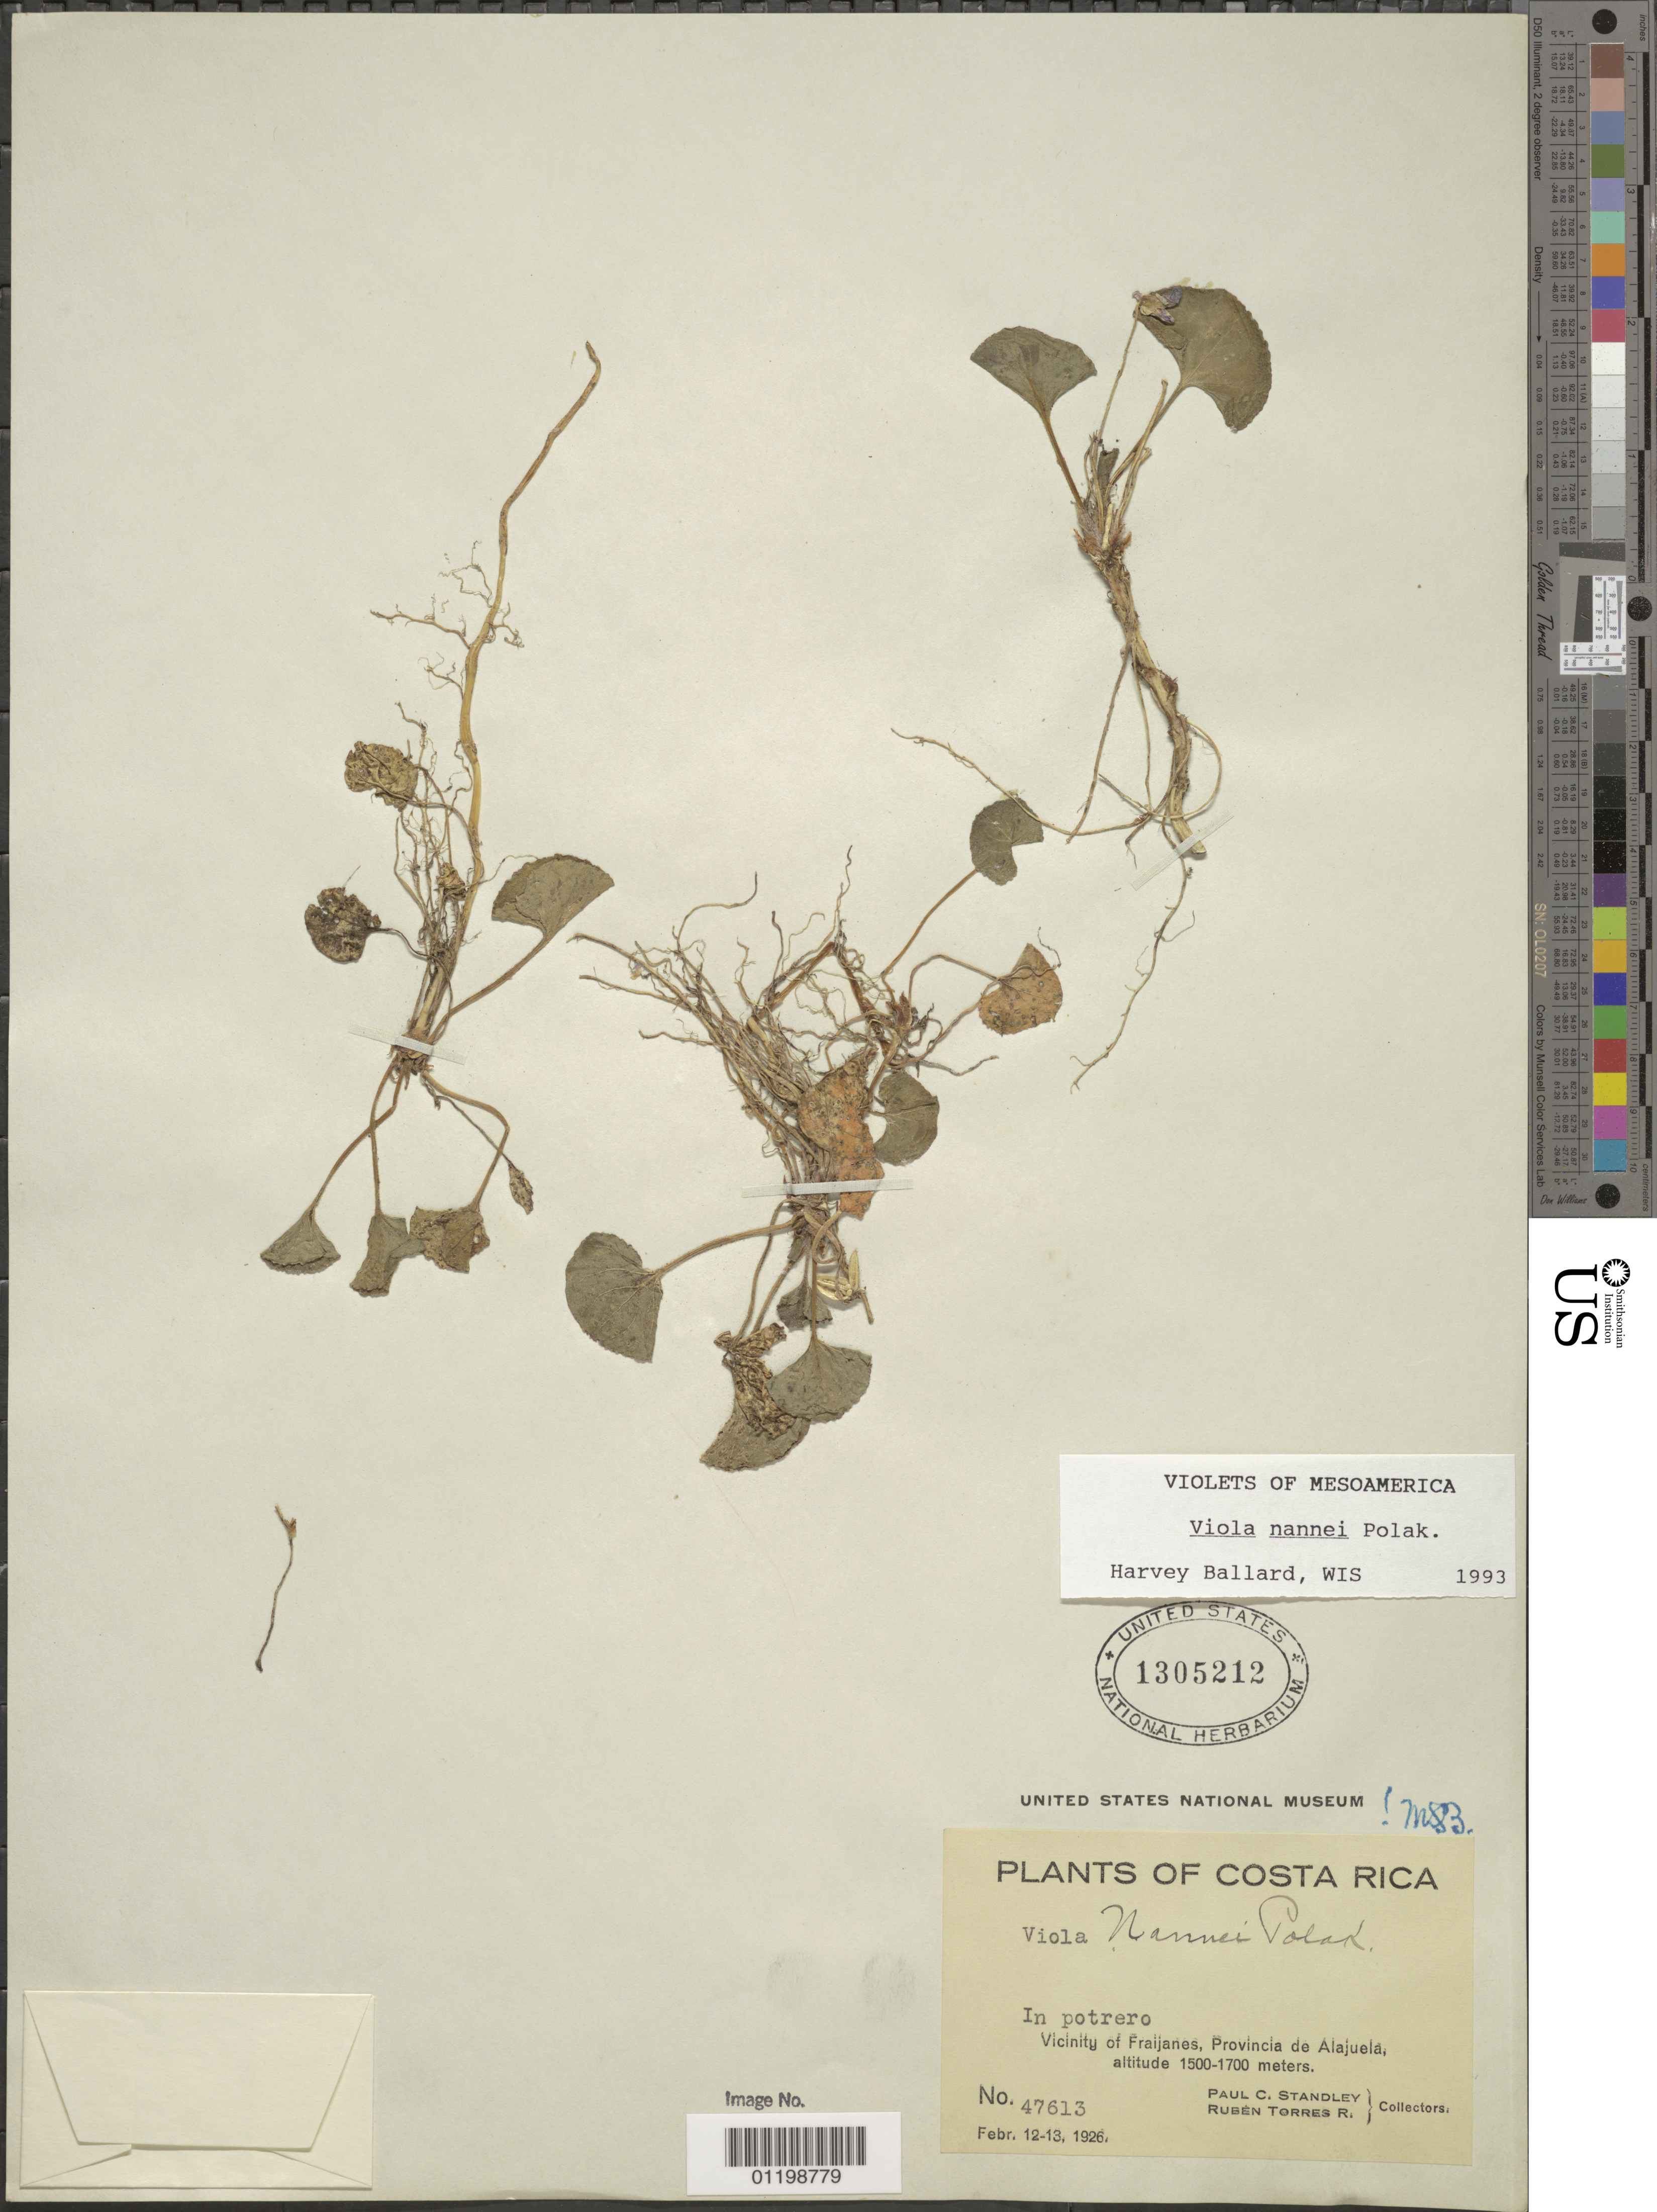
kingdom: Plantae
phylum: Tracheophyta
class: Magnoliopsida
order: Malpighiales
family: Violaceae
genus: Viola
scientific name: Viola nannei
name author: Polák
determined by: Ballard, Harvey E.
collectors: P. C. Standley & R. Torres R.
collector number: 47613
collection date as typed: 12-13 Feb 1926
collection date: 1926-02-12/1926-02-13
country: Costa Rica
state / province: Alajuela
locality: Vicinity of Fraijanes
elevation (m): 1500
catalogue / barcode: US 1305212